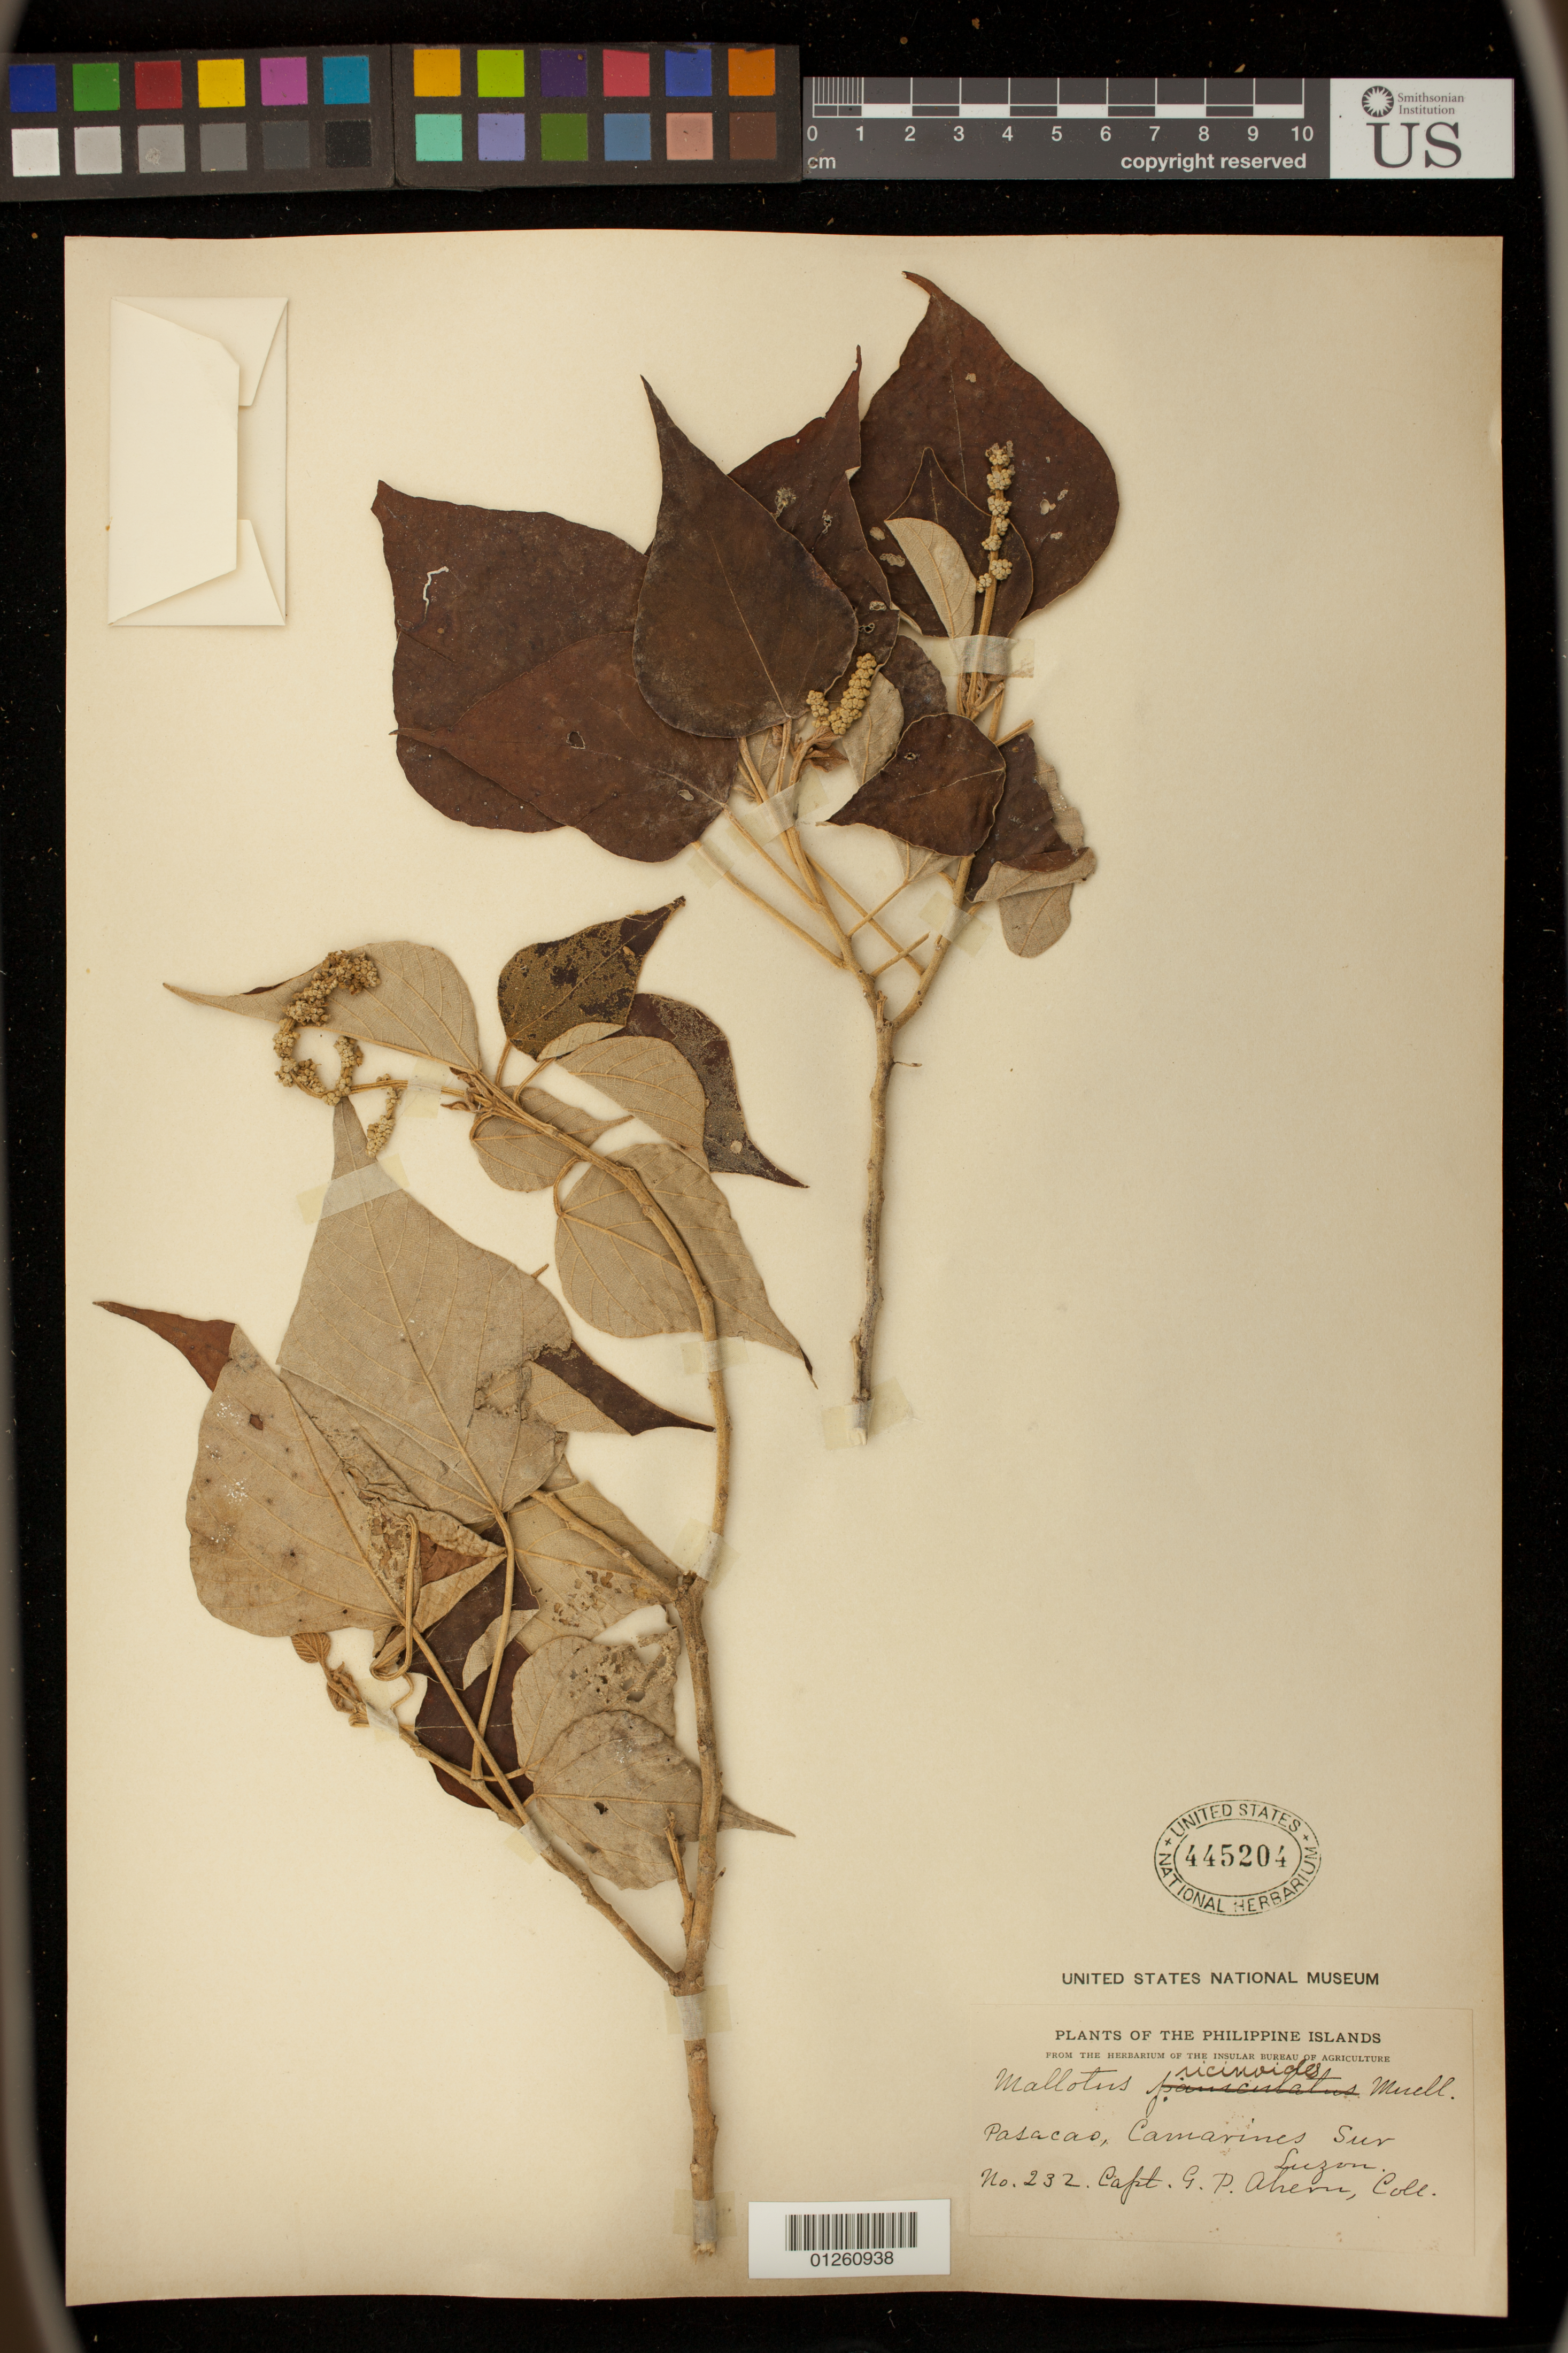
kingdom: Plantae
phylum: Tracheophyta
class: Magnoliopsida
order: Malpighiales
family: Euphorbiaceae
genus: Mallotus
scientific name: Mallotus ricinoides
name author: (Pers.) Müll. Arg.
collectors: G. Ahern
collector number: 232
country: Philippines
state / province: Bicol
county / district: Camarines Sur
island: Luzon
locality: Pasacao, Camarines Sur, Luzon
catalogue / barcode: US 445204